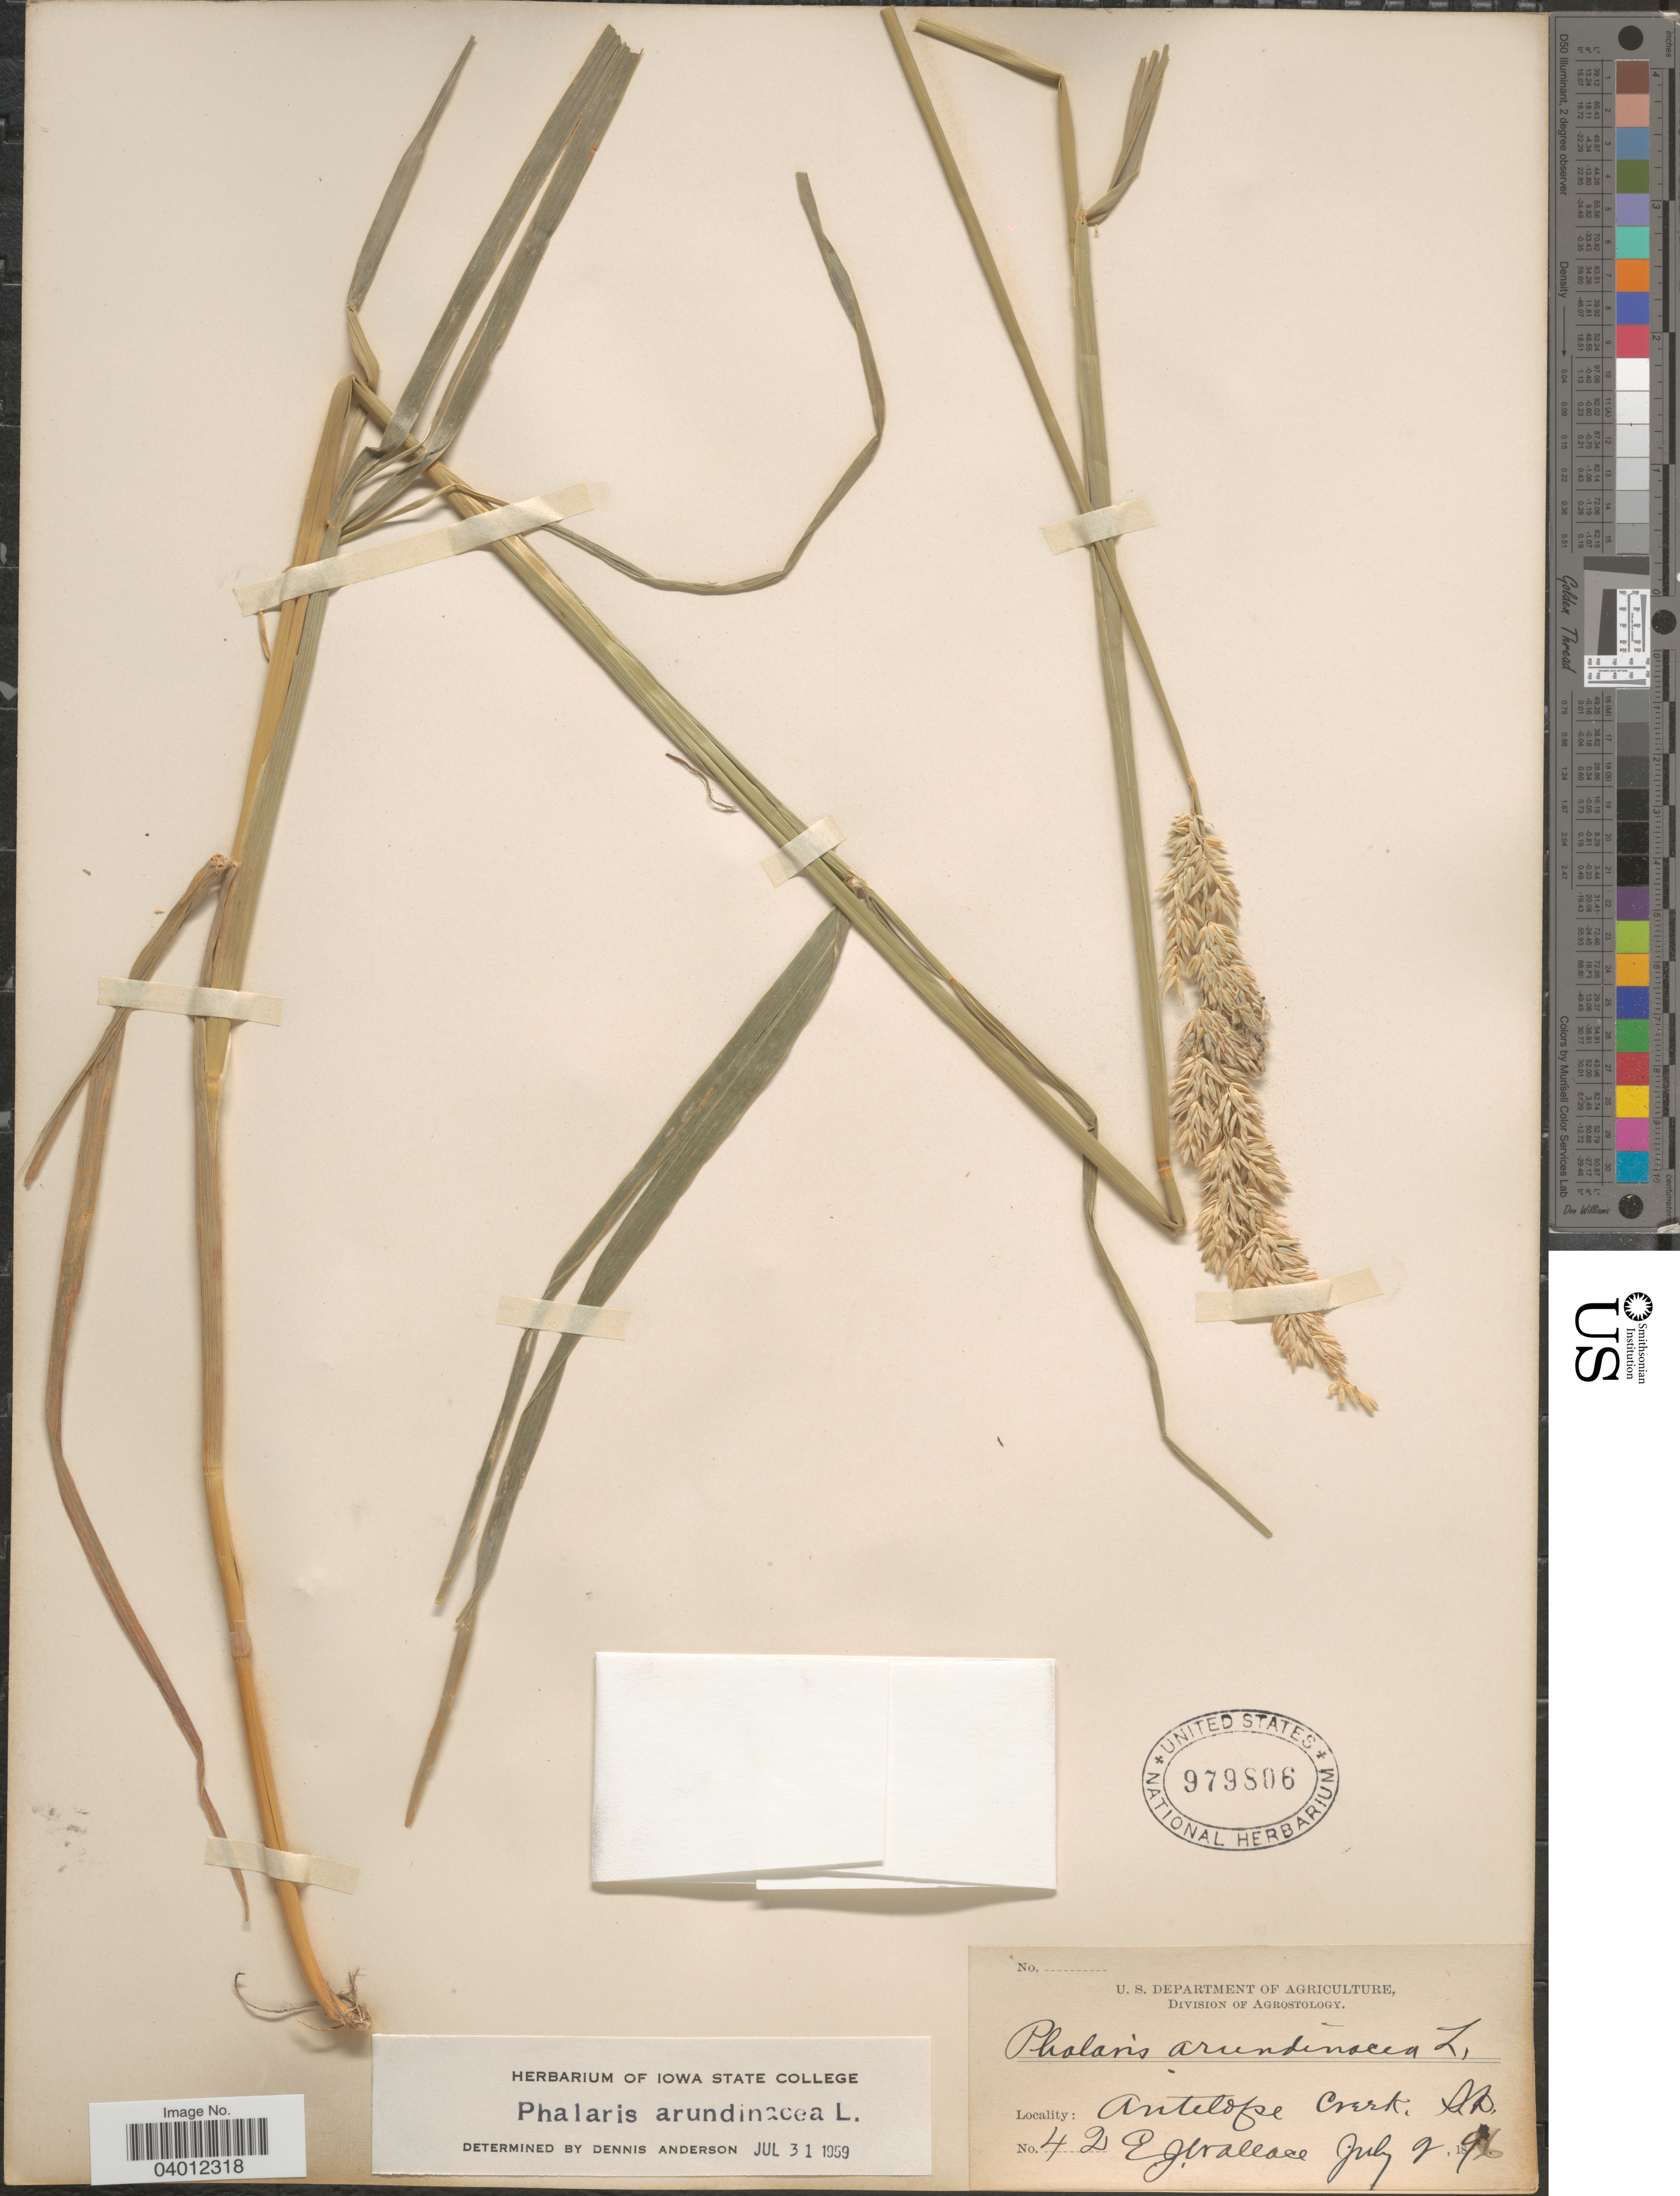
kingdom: Plantae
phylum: Tracheophyta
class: Liliopsida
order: Poales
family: Poaceae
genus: Phalaris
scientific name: Phalaris arundinacea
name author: L.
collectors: E. J. Wallace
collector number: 42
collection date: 1896-07-02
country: United States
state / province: South Dakota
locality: Antelope Creek.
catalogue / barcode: US 979806